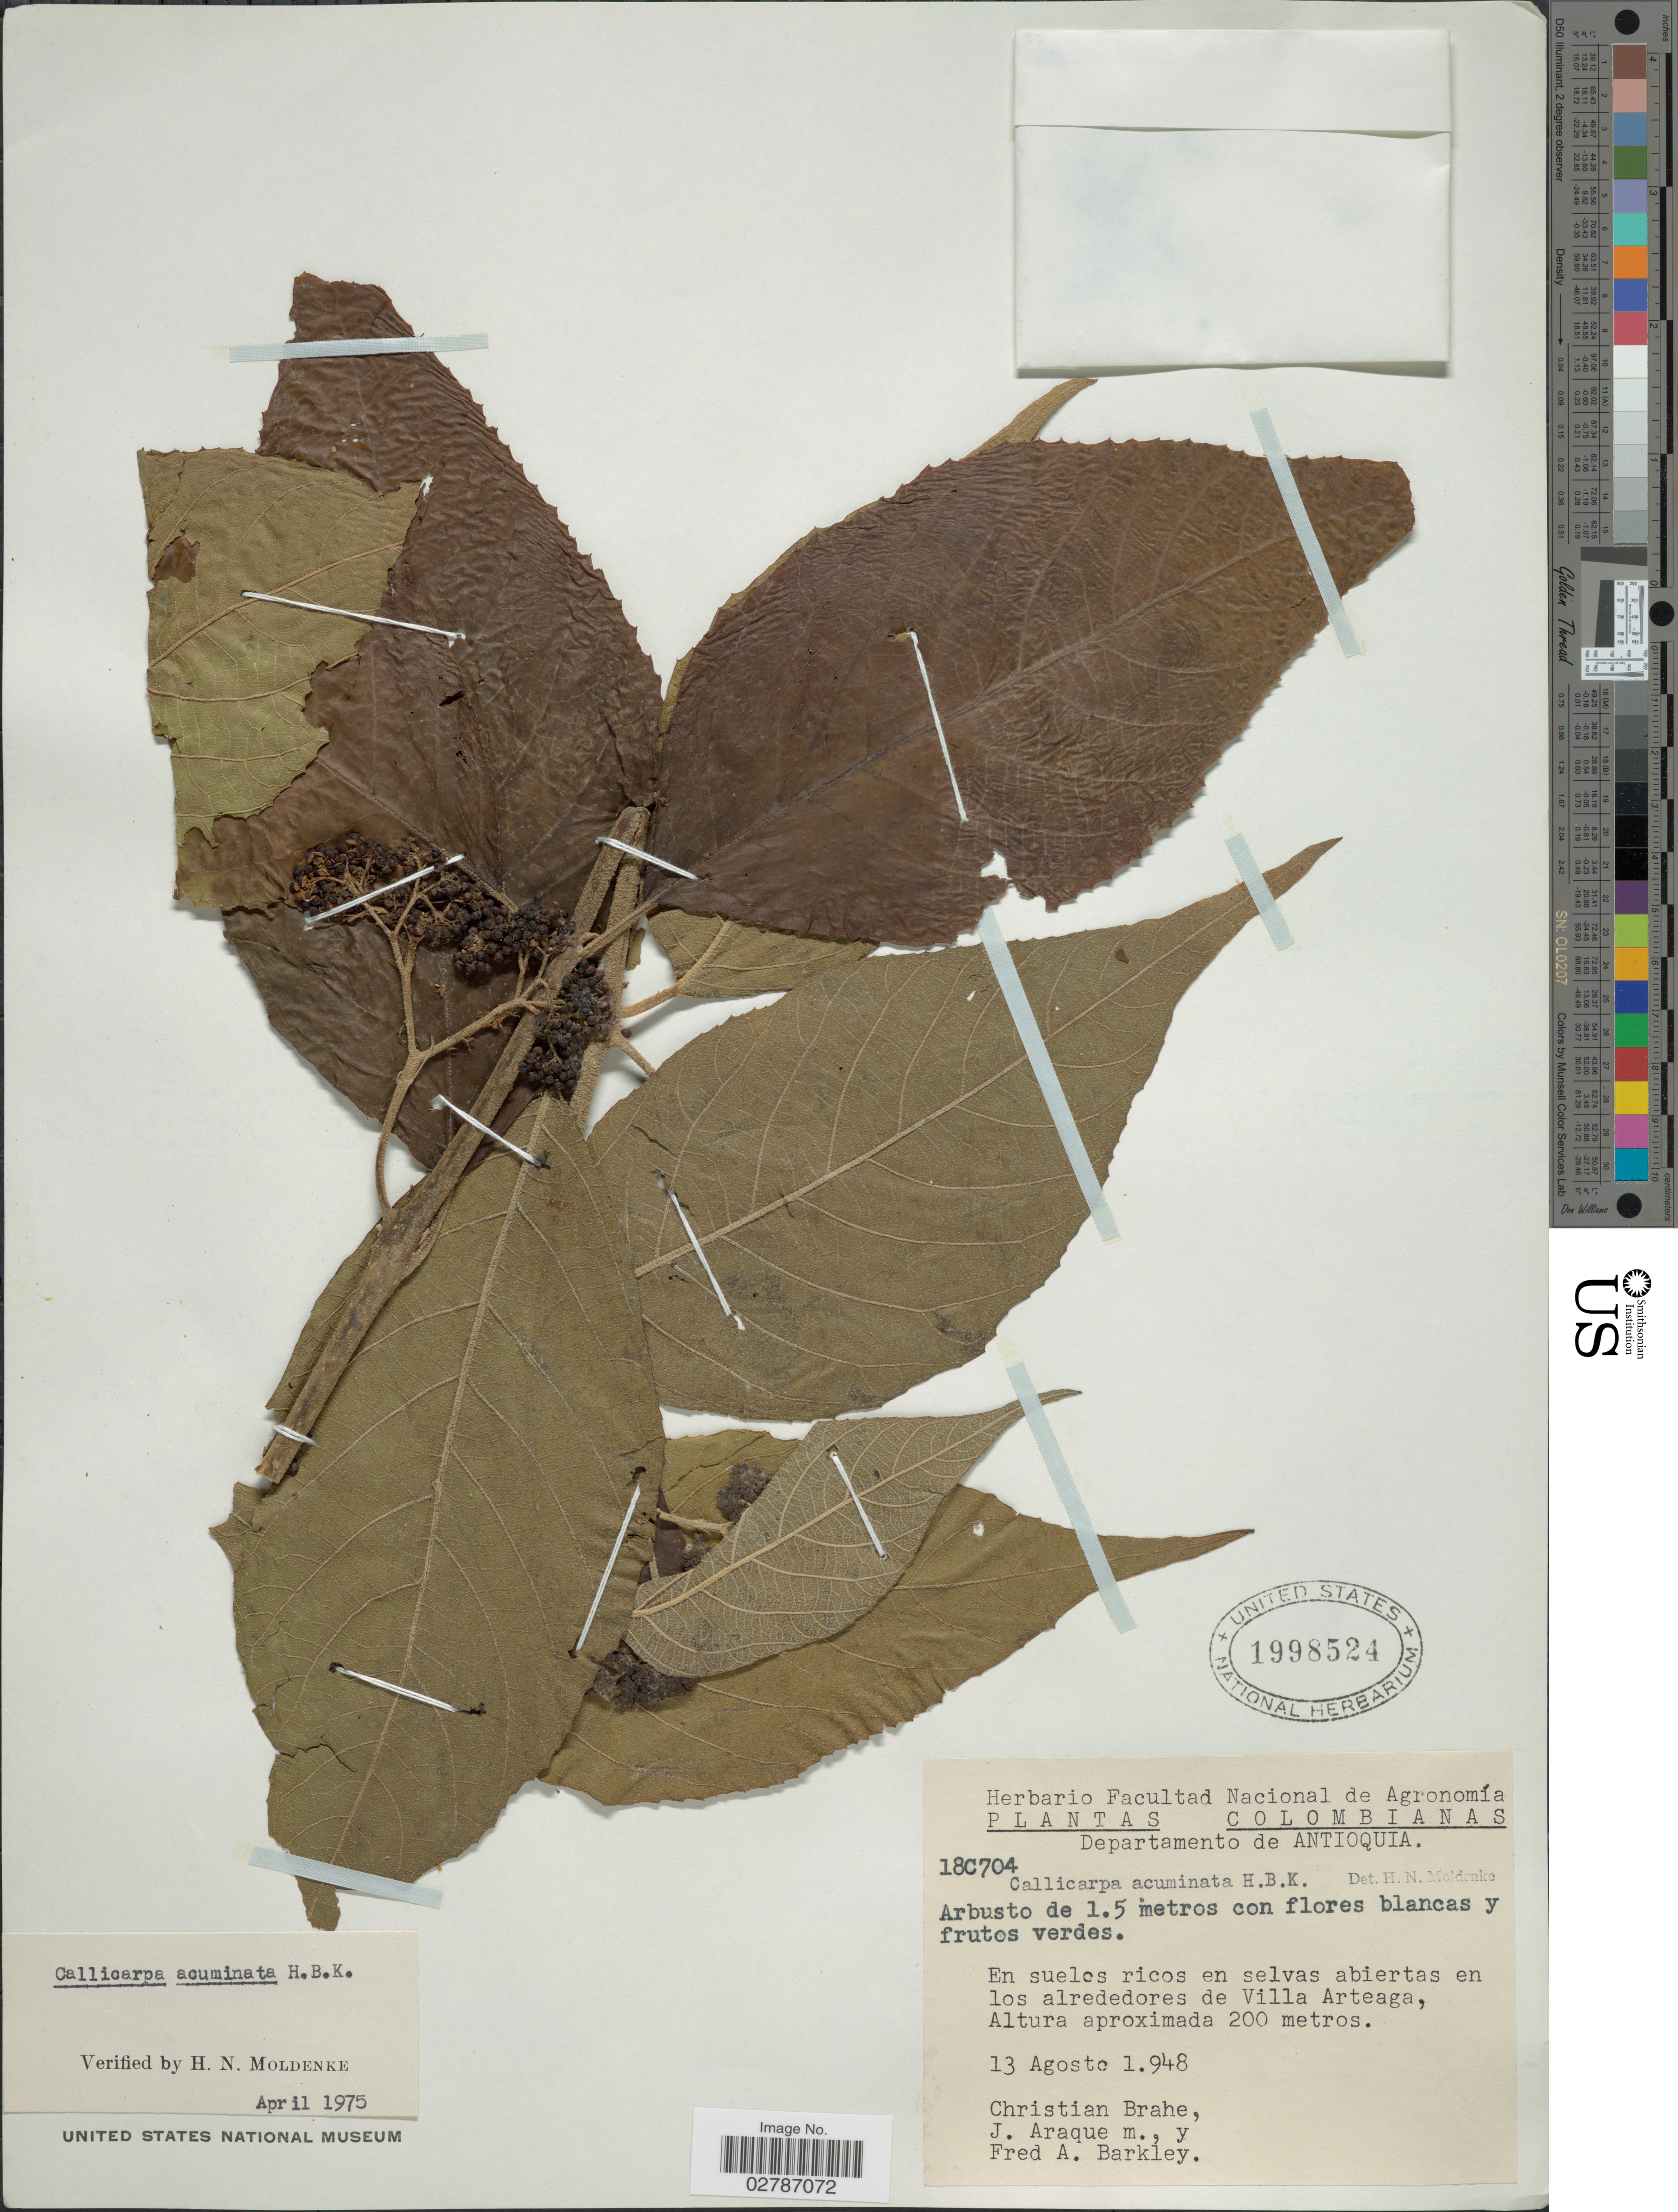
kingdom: Plantae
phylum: Tracheophyta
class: Magnoliopsida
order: Lamiales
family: Lamiaceae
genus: Callicarpa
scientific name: Callicarpa acuminata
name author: Kunth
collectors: C. Brahe, J. Araque Molina & F. A. Barkley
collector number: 180704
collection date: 1948-08-13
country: Colombia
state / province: Antioquia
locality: Departamento de Antioquia. En suelos ricos en selvas abiertas en los alrededores de Villa Arteaga.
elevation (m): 200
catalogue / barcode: US 1998524